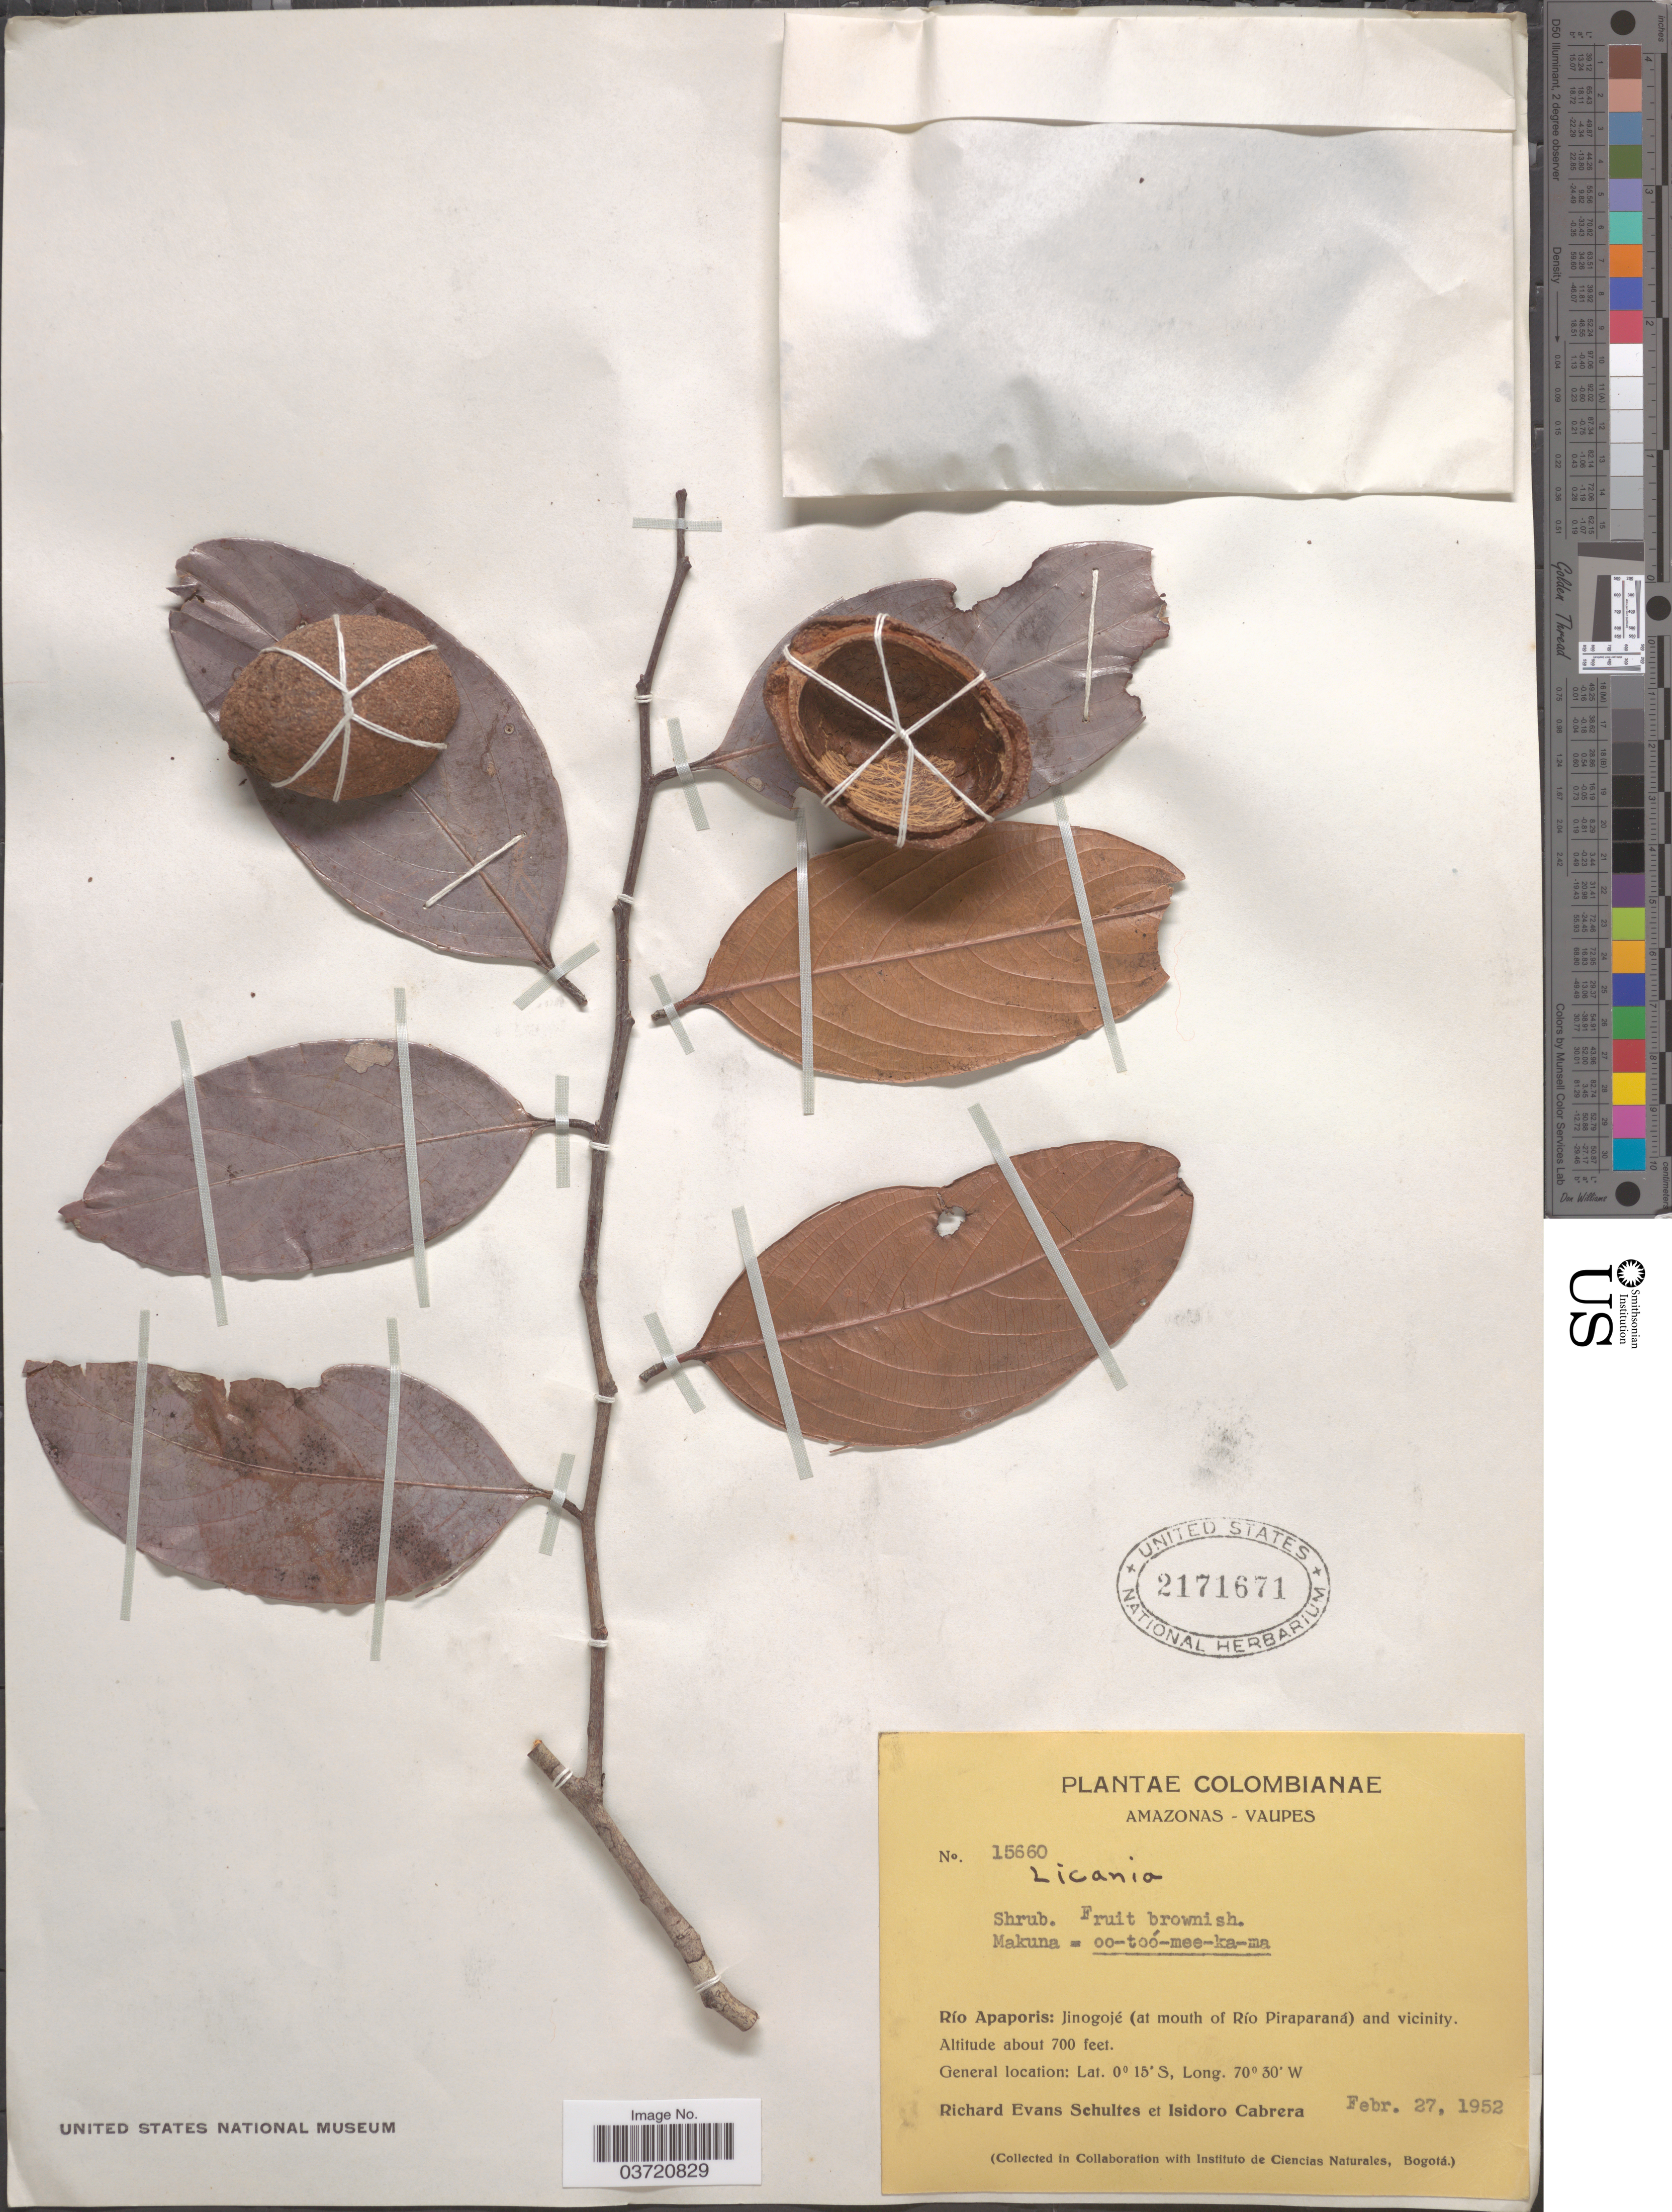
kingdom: Plantae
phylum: Tracheophyta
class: Magnoliopsida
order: Malpighiales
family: Chrysobalanaceae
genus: Licania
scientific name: Licania sp.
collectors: R. E. Schultes & I. Cabrera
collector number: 15660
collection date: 1952-02-27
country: Colombia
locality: Amazonas - Vaupes. Río Apaporis: Jinogojé (at mouth of Río Piraparaná) and vicinity.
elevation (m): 213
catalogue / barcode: US 2171671